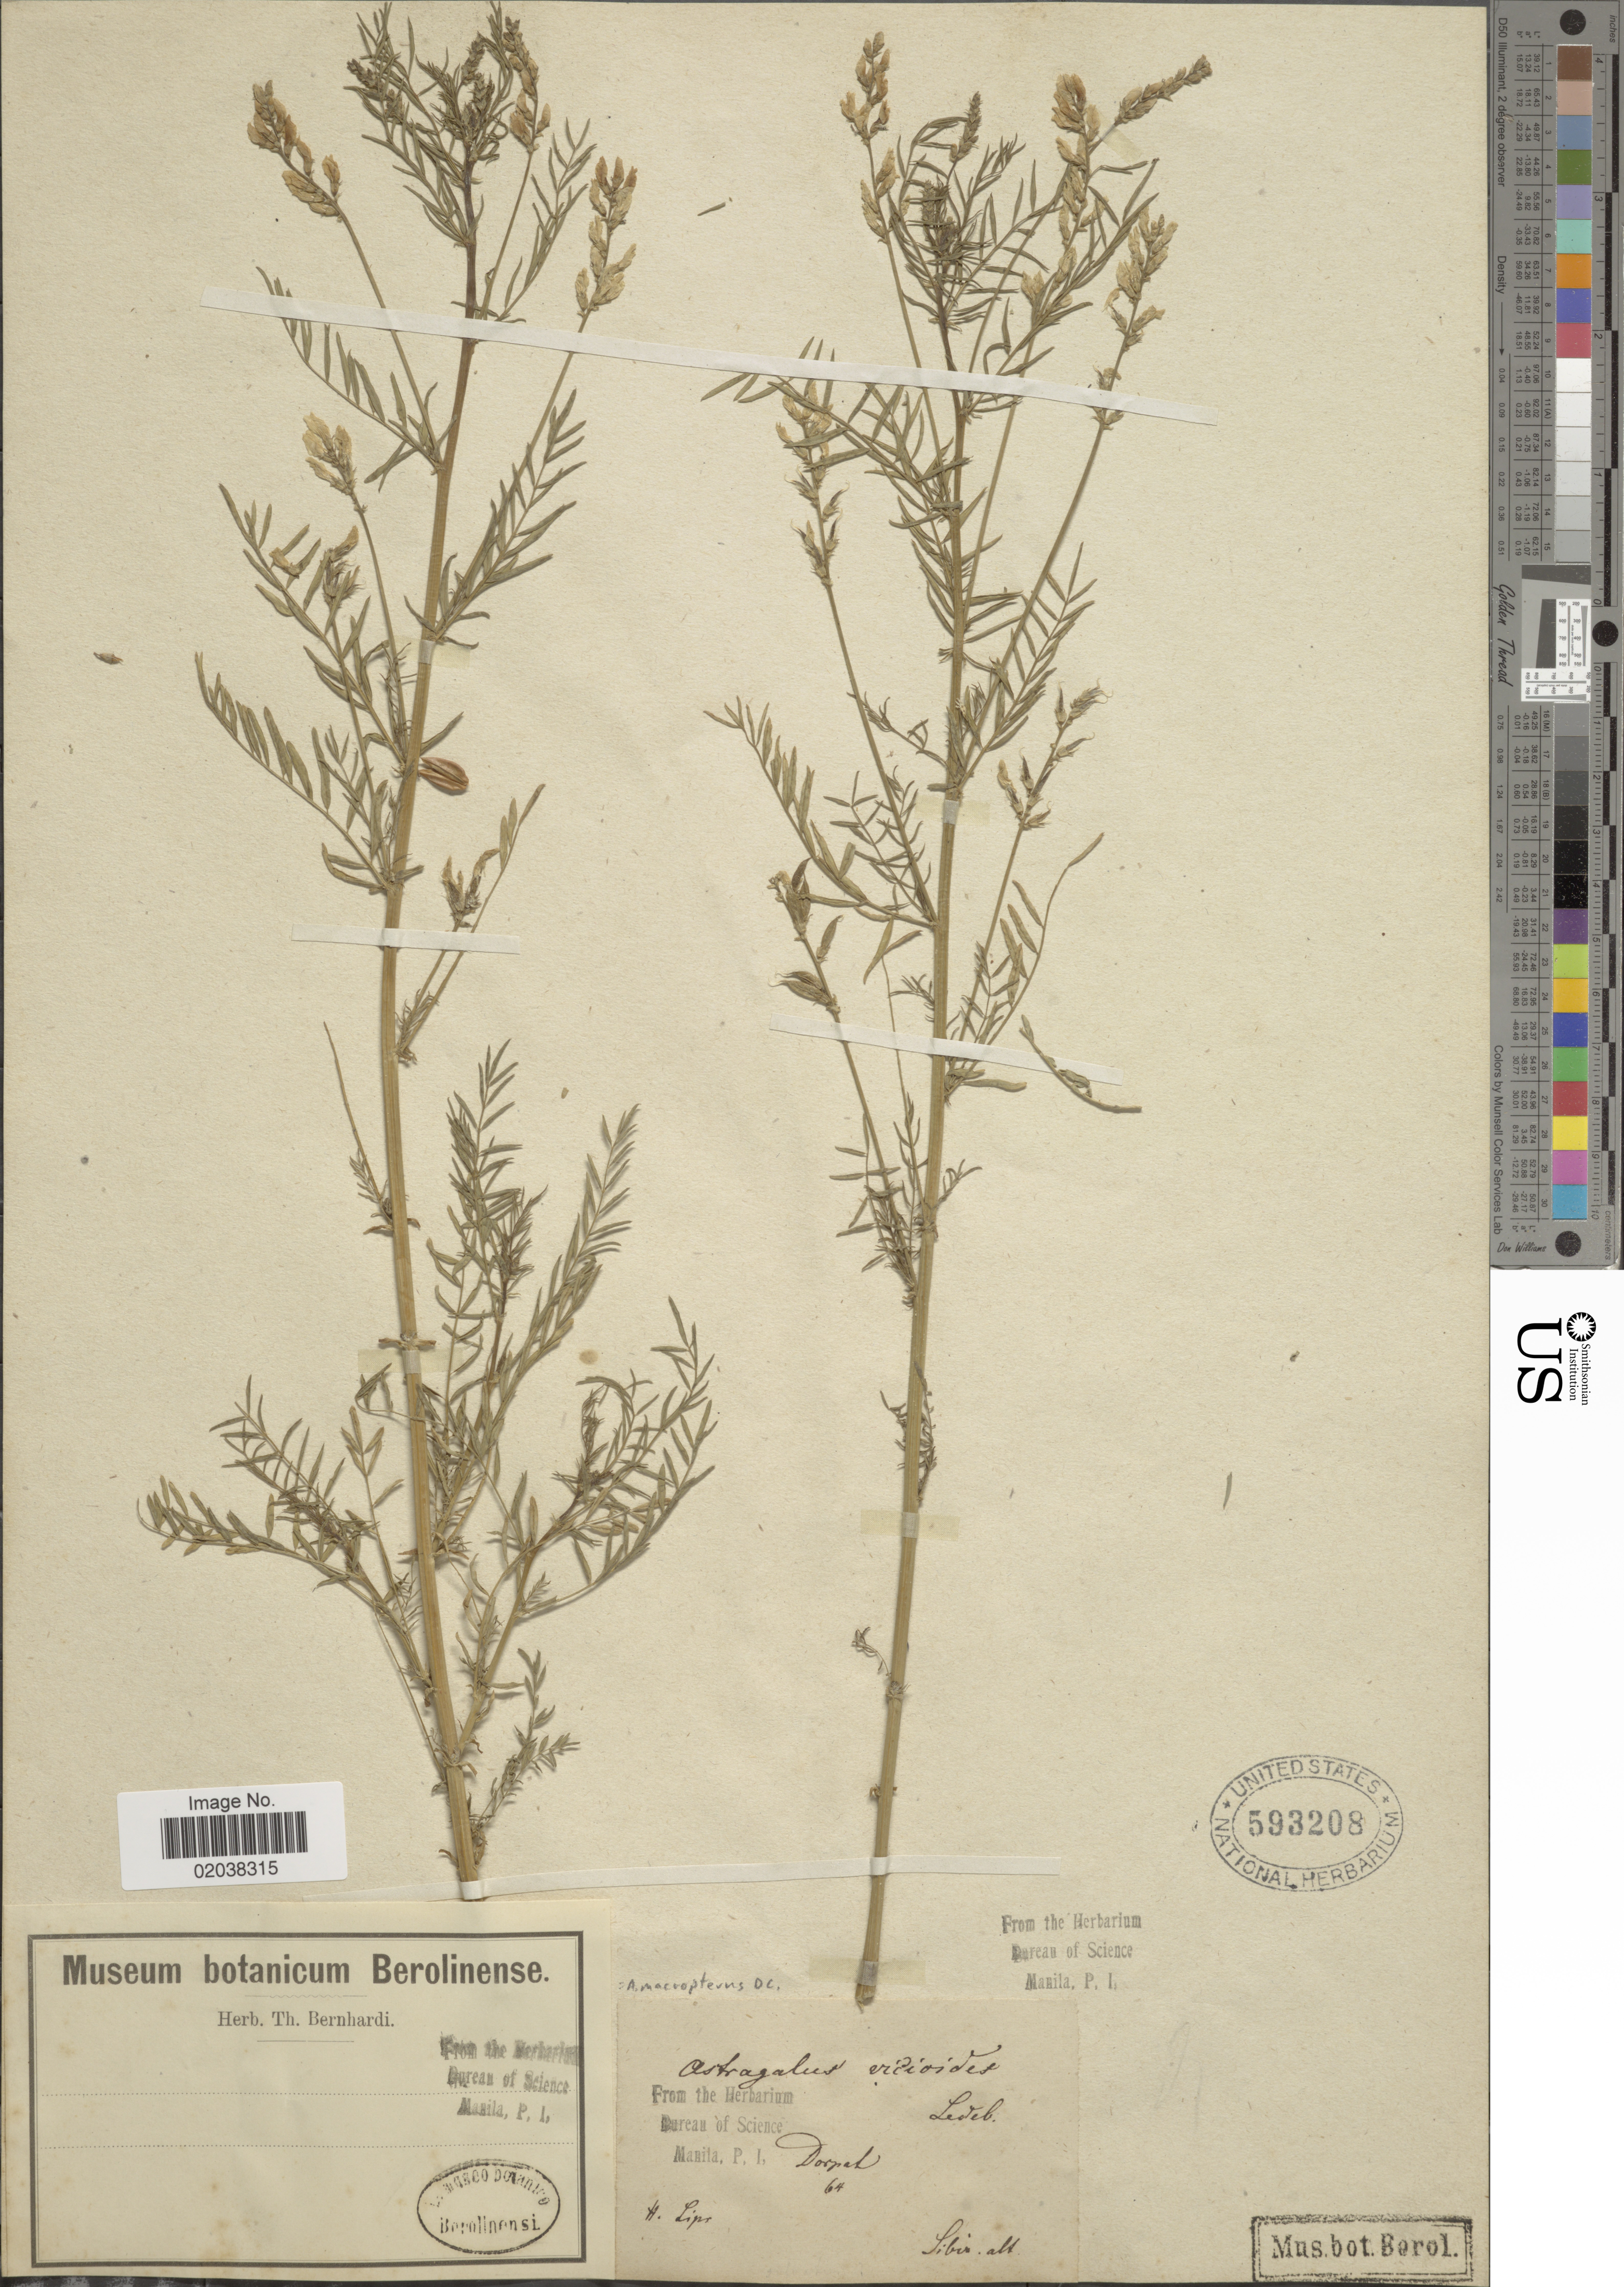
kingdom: Plantae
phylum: Tracheophyta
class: Magnoliopsida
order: Fabales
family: Fabaceae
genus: Astragalus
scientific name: Astragalus macropterus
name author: DC.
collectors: H. Lips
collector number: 64?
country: Estonia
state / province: Tartu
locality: Dorpat.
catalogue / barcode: US 593208